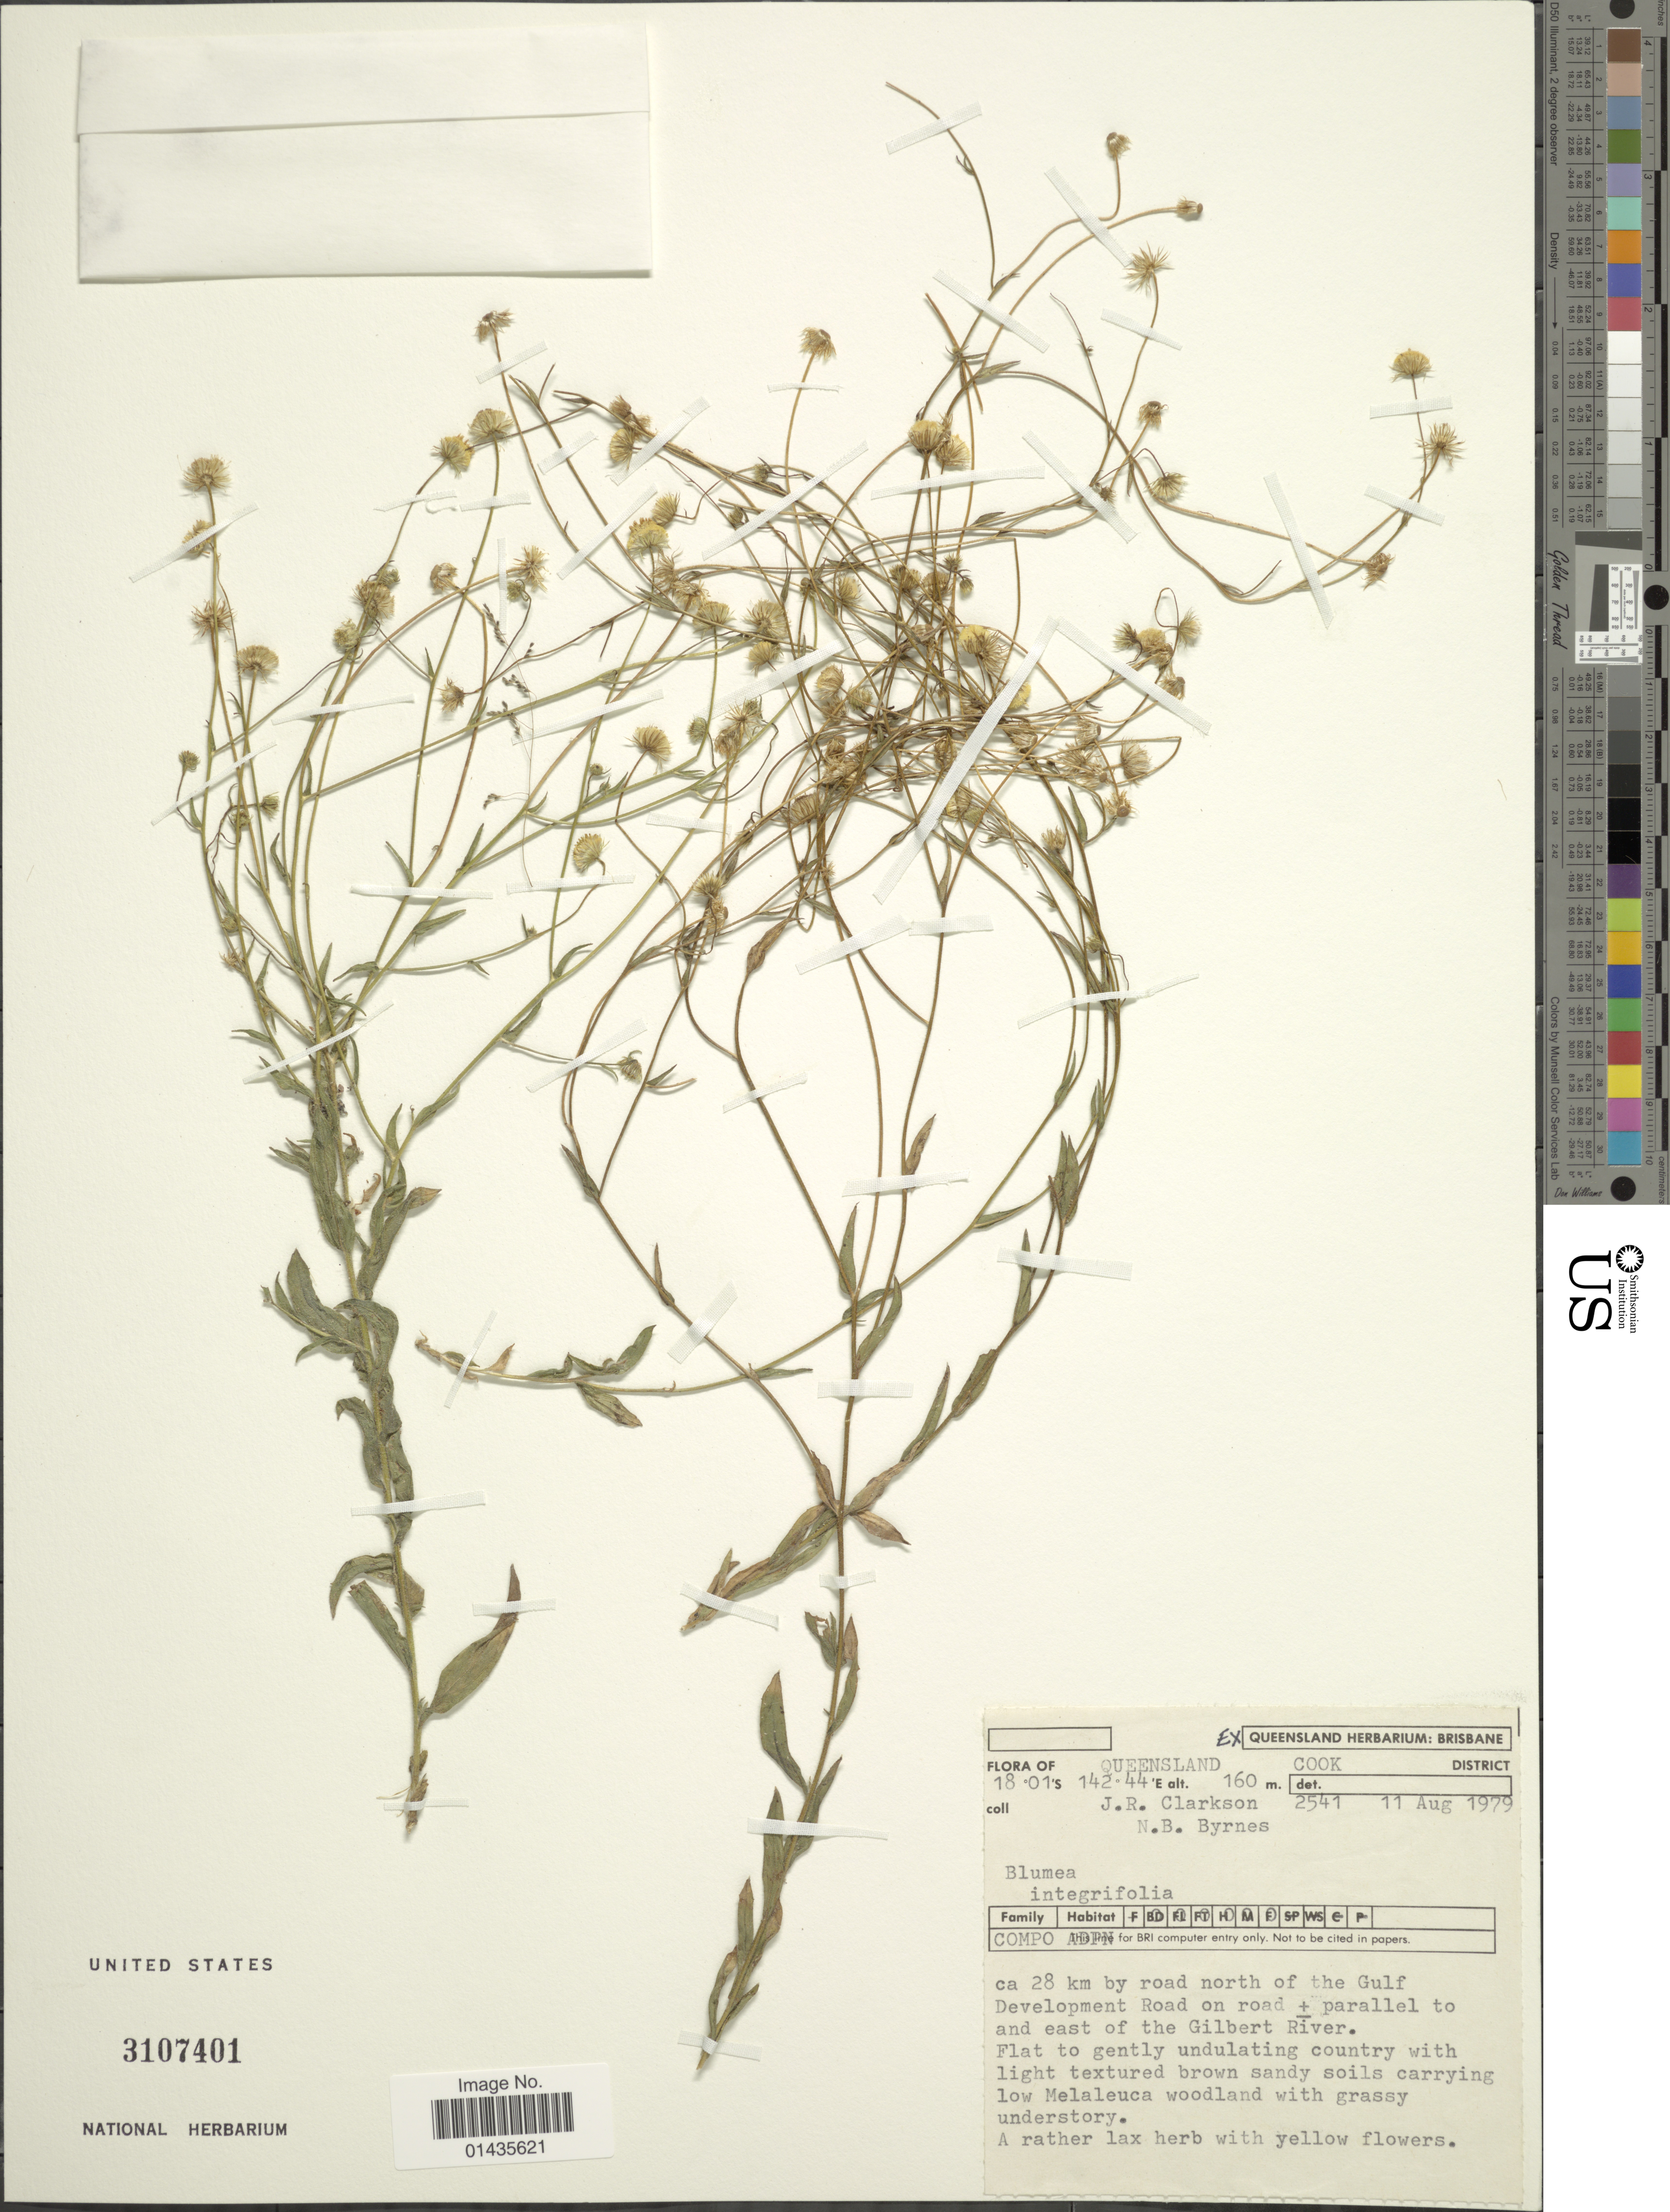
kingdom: Plantae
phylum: Tracheophyta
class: Magnoliopsida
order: Asterales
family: Asteraceae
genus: Blumea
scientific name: Blumea integrifolia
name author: DC.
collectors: J. Clarkson & N. Byrnes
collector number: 2541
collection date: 1979-08-11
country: Australia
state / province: Queensland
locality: Cook District, ca 28 km by road north of the Gulf Development Road on road ± parallel to and east of the Gilbert River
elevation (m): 160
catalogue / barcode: US 3107401